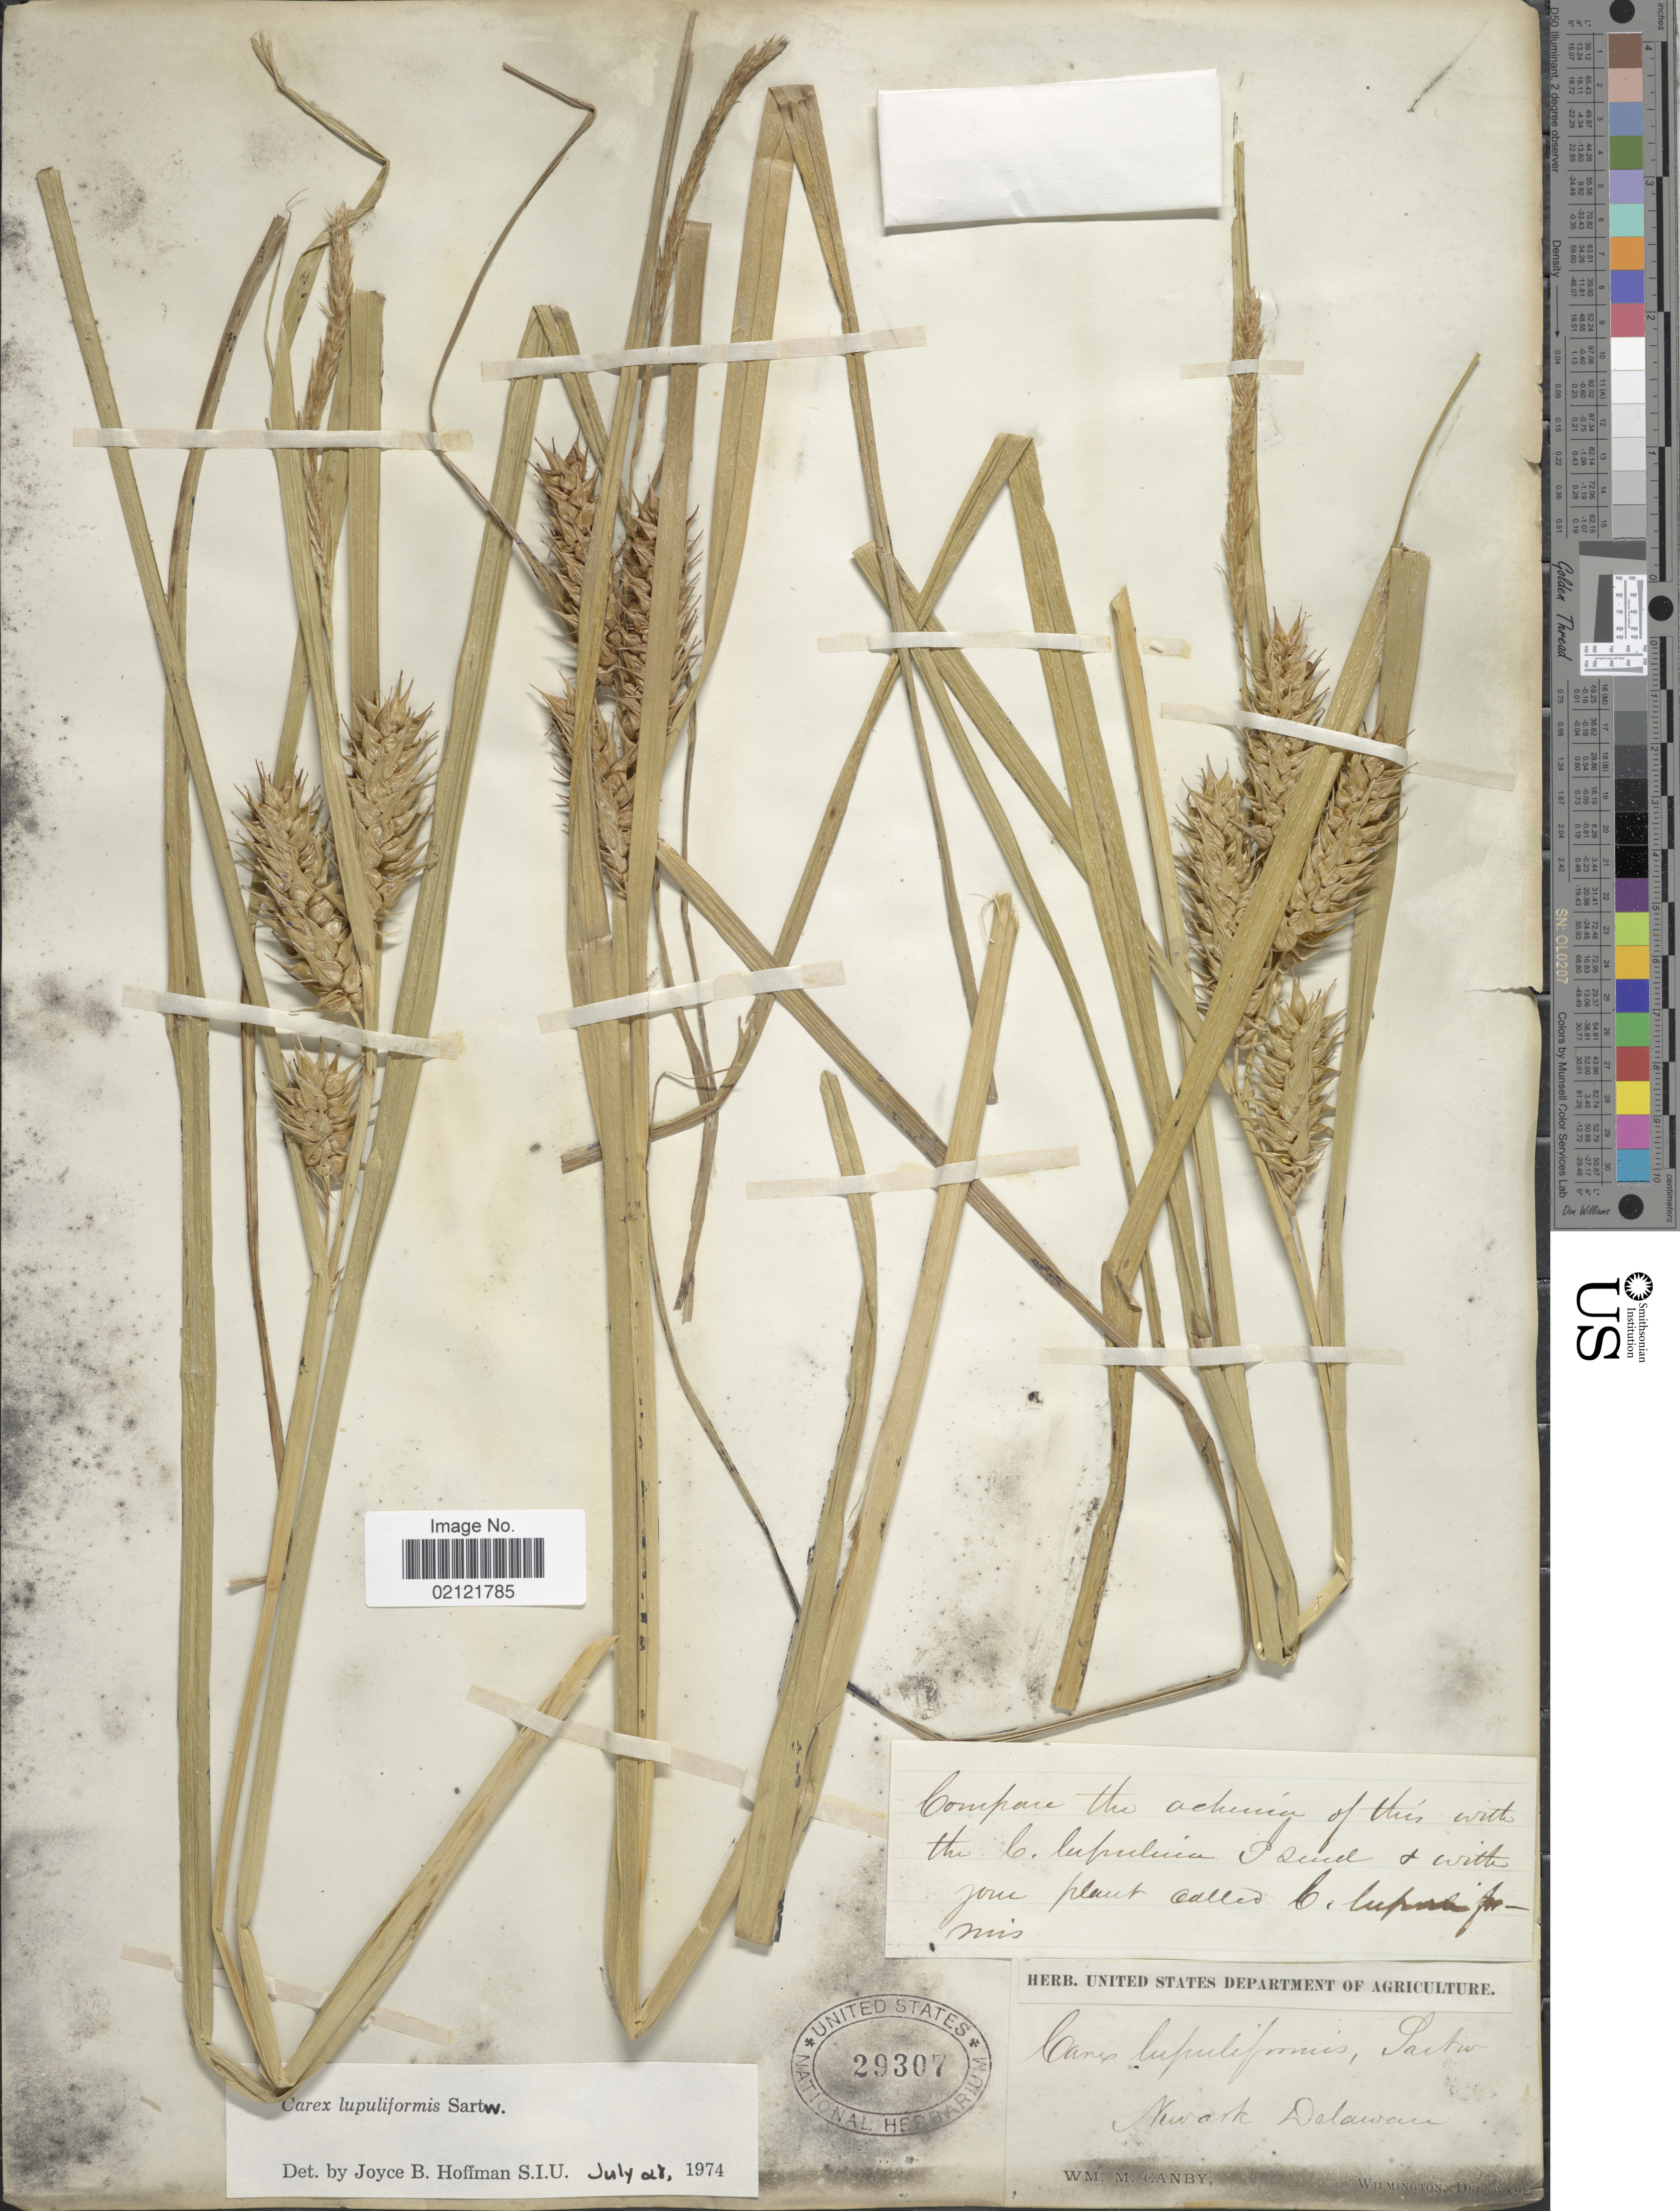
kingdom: Plantae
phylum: Tracheophyta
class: Liliopsida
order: Poales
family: Cyperaceae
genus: Carex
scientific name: Carex lupuliformis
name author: Sartwell ex Dewey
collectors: W. M. Canby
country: United States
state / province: Delaware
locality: Newark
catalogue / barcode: US 29307